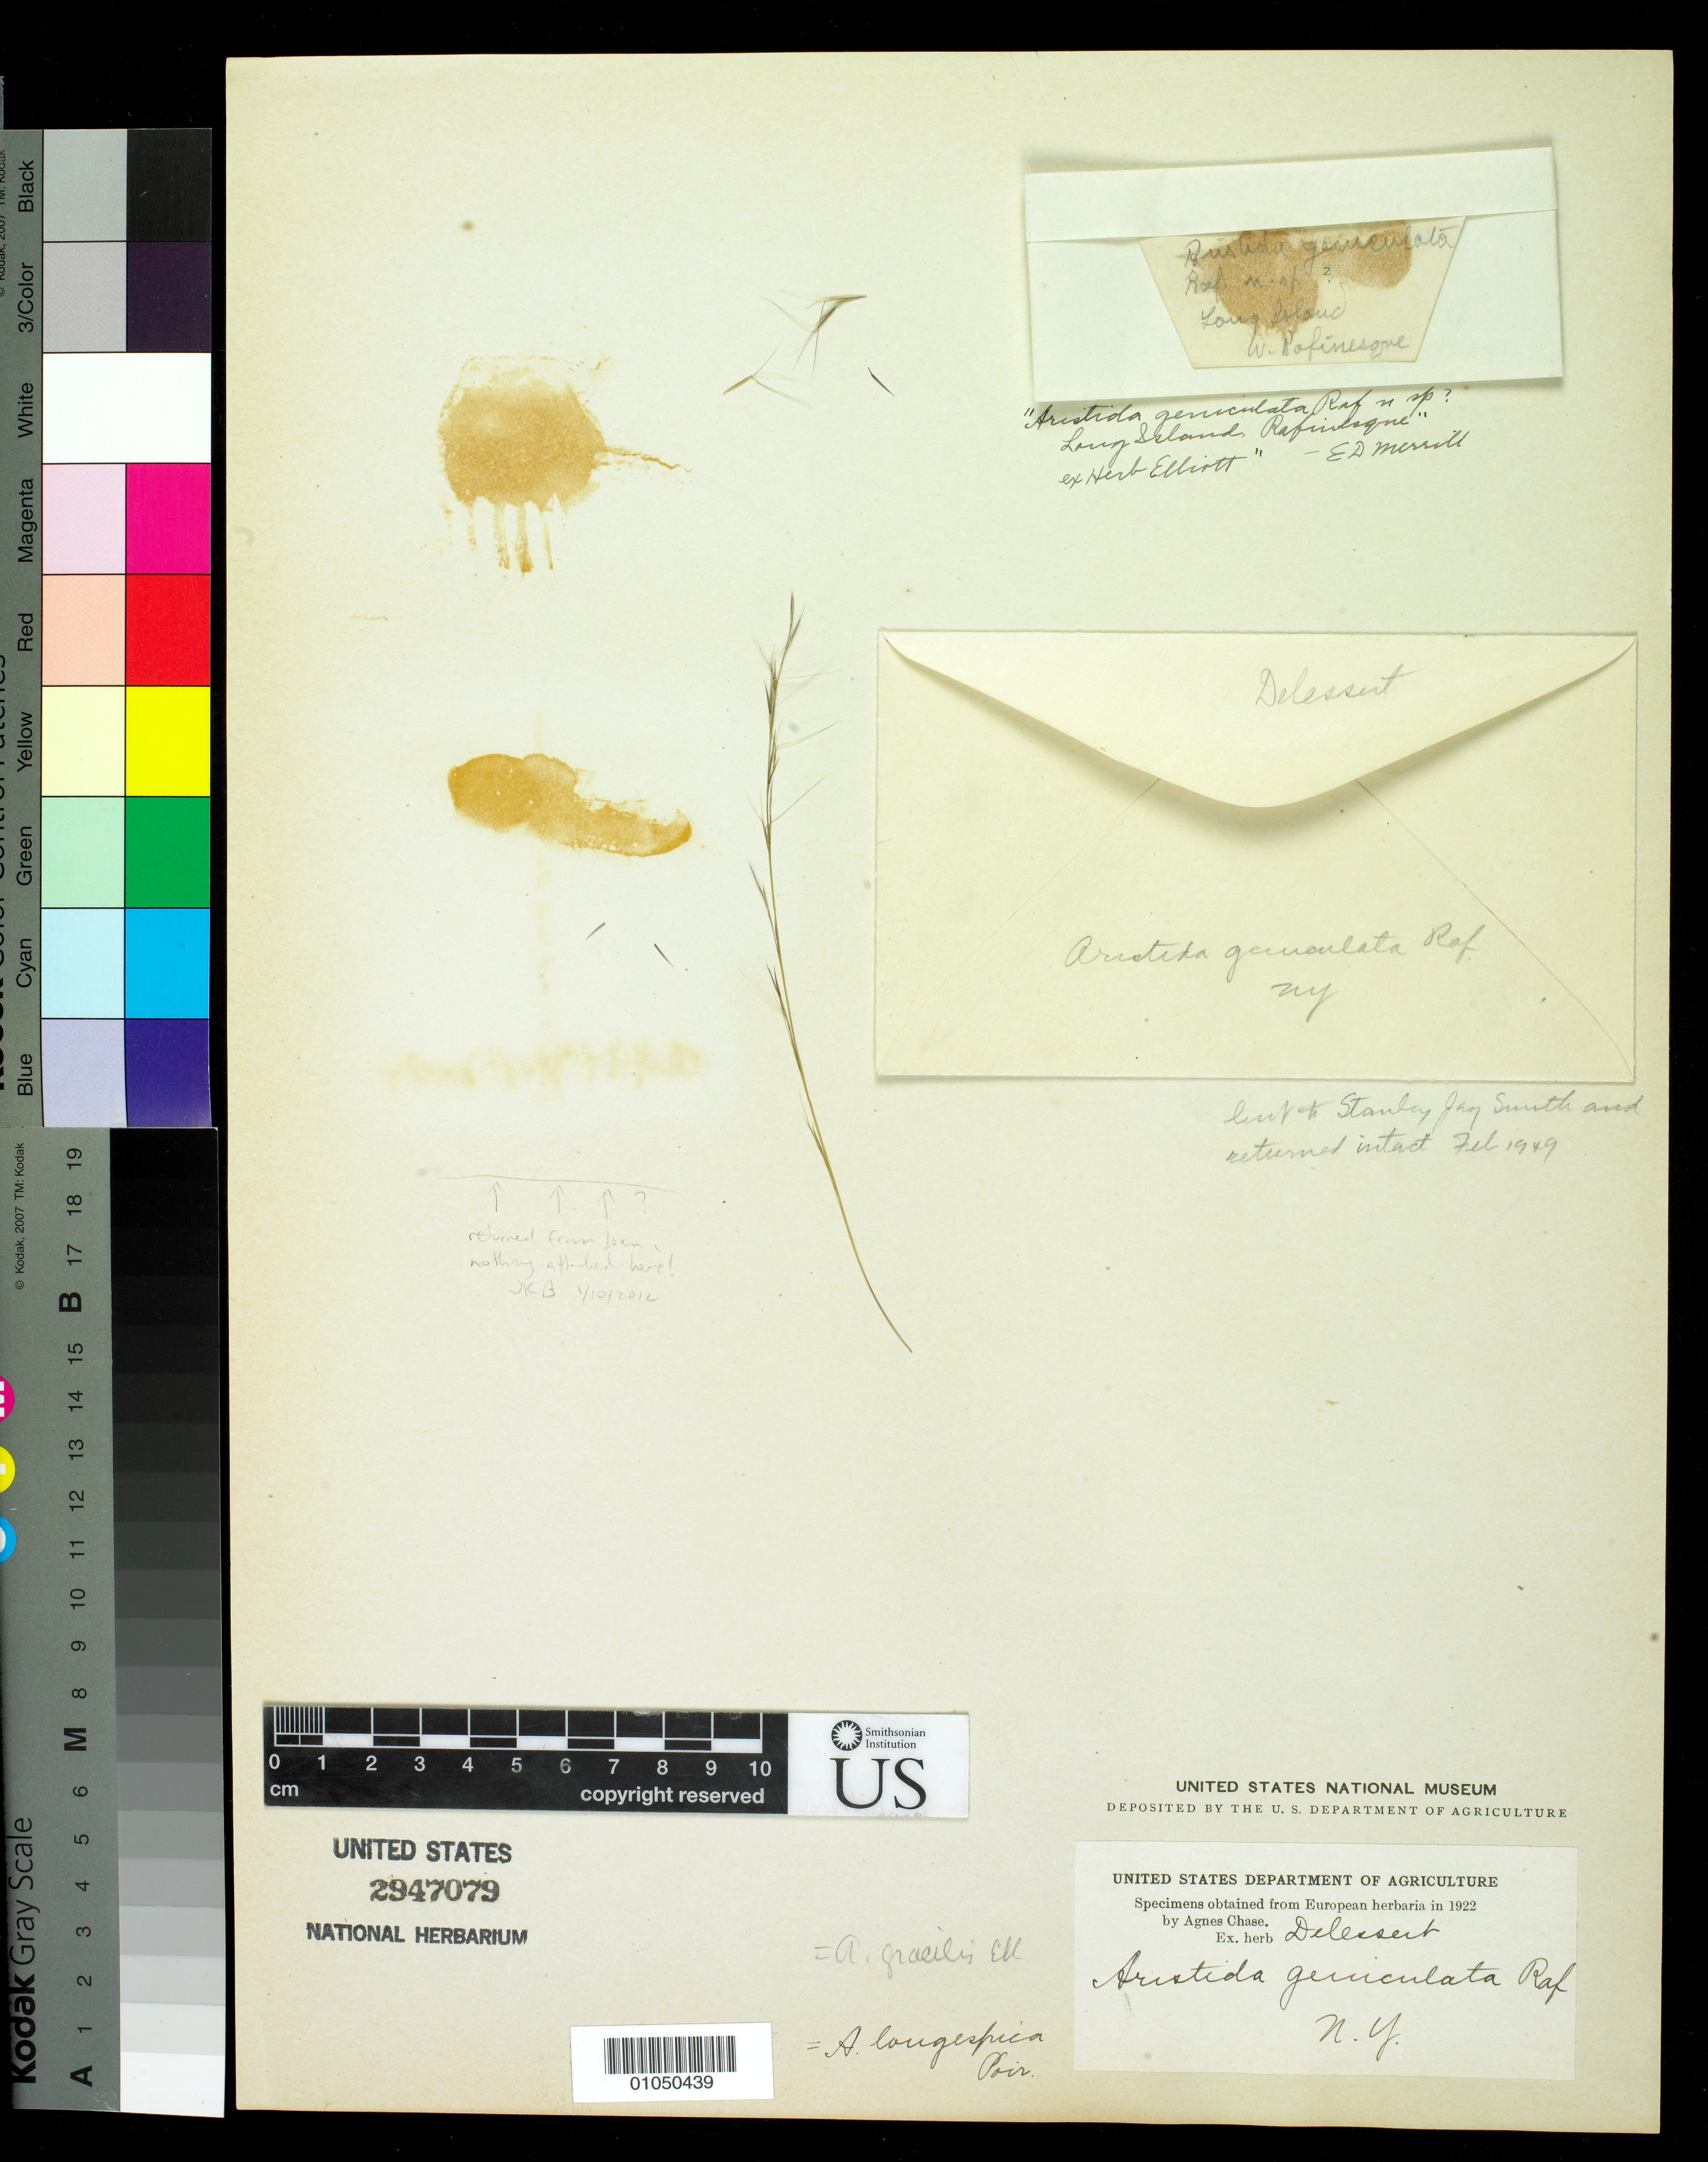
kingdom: Plantae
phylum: Tracheophyta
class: Liliopsida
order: Poales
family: Poaceae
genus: Aristida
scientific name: Aristida geniculata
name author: Raf.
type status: Isotype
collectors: C. S. Rafinesque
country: United States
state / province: New York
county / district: Nassau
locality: Long Island, near Oyster Bay, Gravesend, Hempstead Plains.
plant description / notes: Fragmentary material of type specimen ex herb. Delessert. Specimen returned from loan, Jan 2012, with material possibly missing (glue marks on upper left of sheet, with nothing attached there).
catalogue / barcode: US 2947079